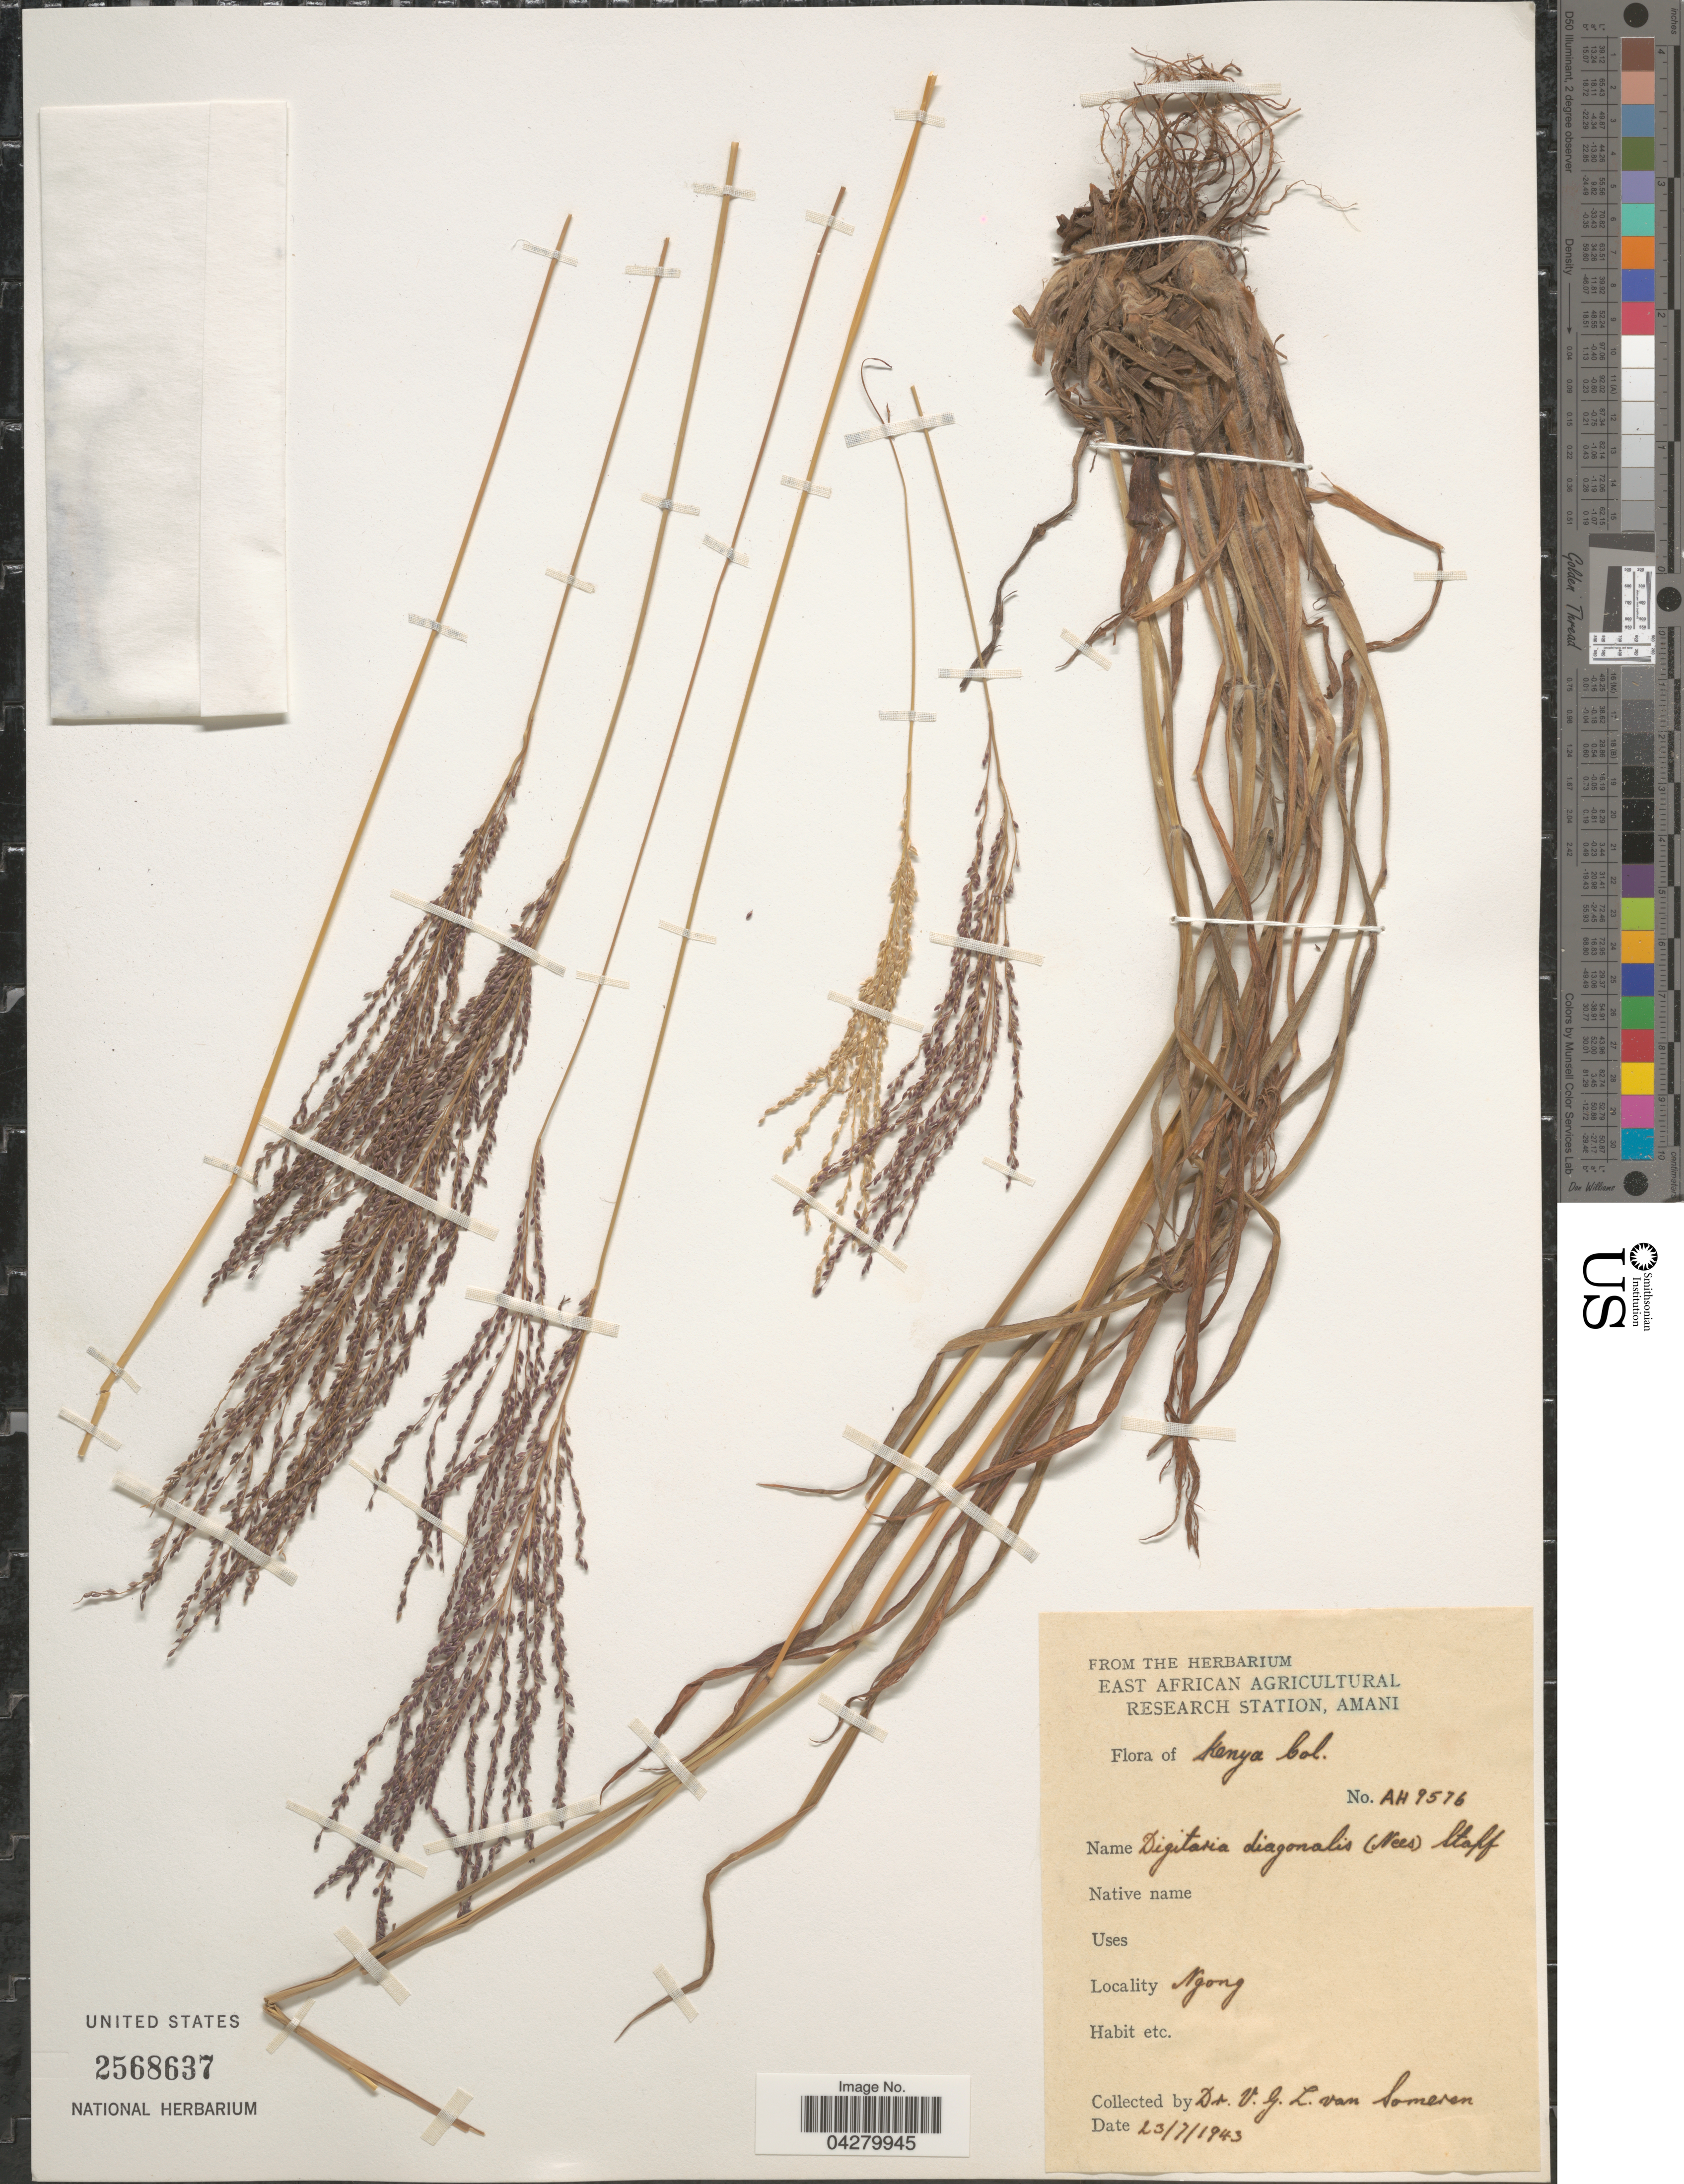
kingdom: Plantae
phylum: Tracheophyta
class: Liliopsida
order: Poales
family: Poaceae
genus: Digitaria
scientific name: Digitaria diagonalis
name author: (Nees) Stapf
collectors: V. Someren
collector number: AH9576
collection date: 1943-07-23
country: Kenya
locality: Ngong.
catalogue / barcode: US 2568637